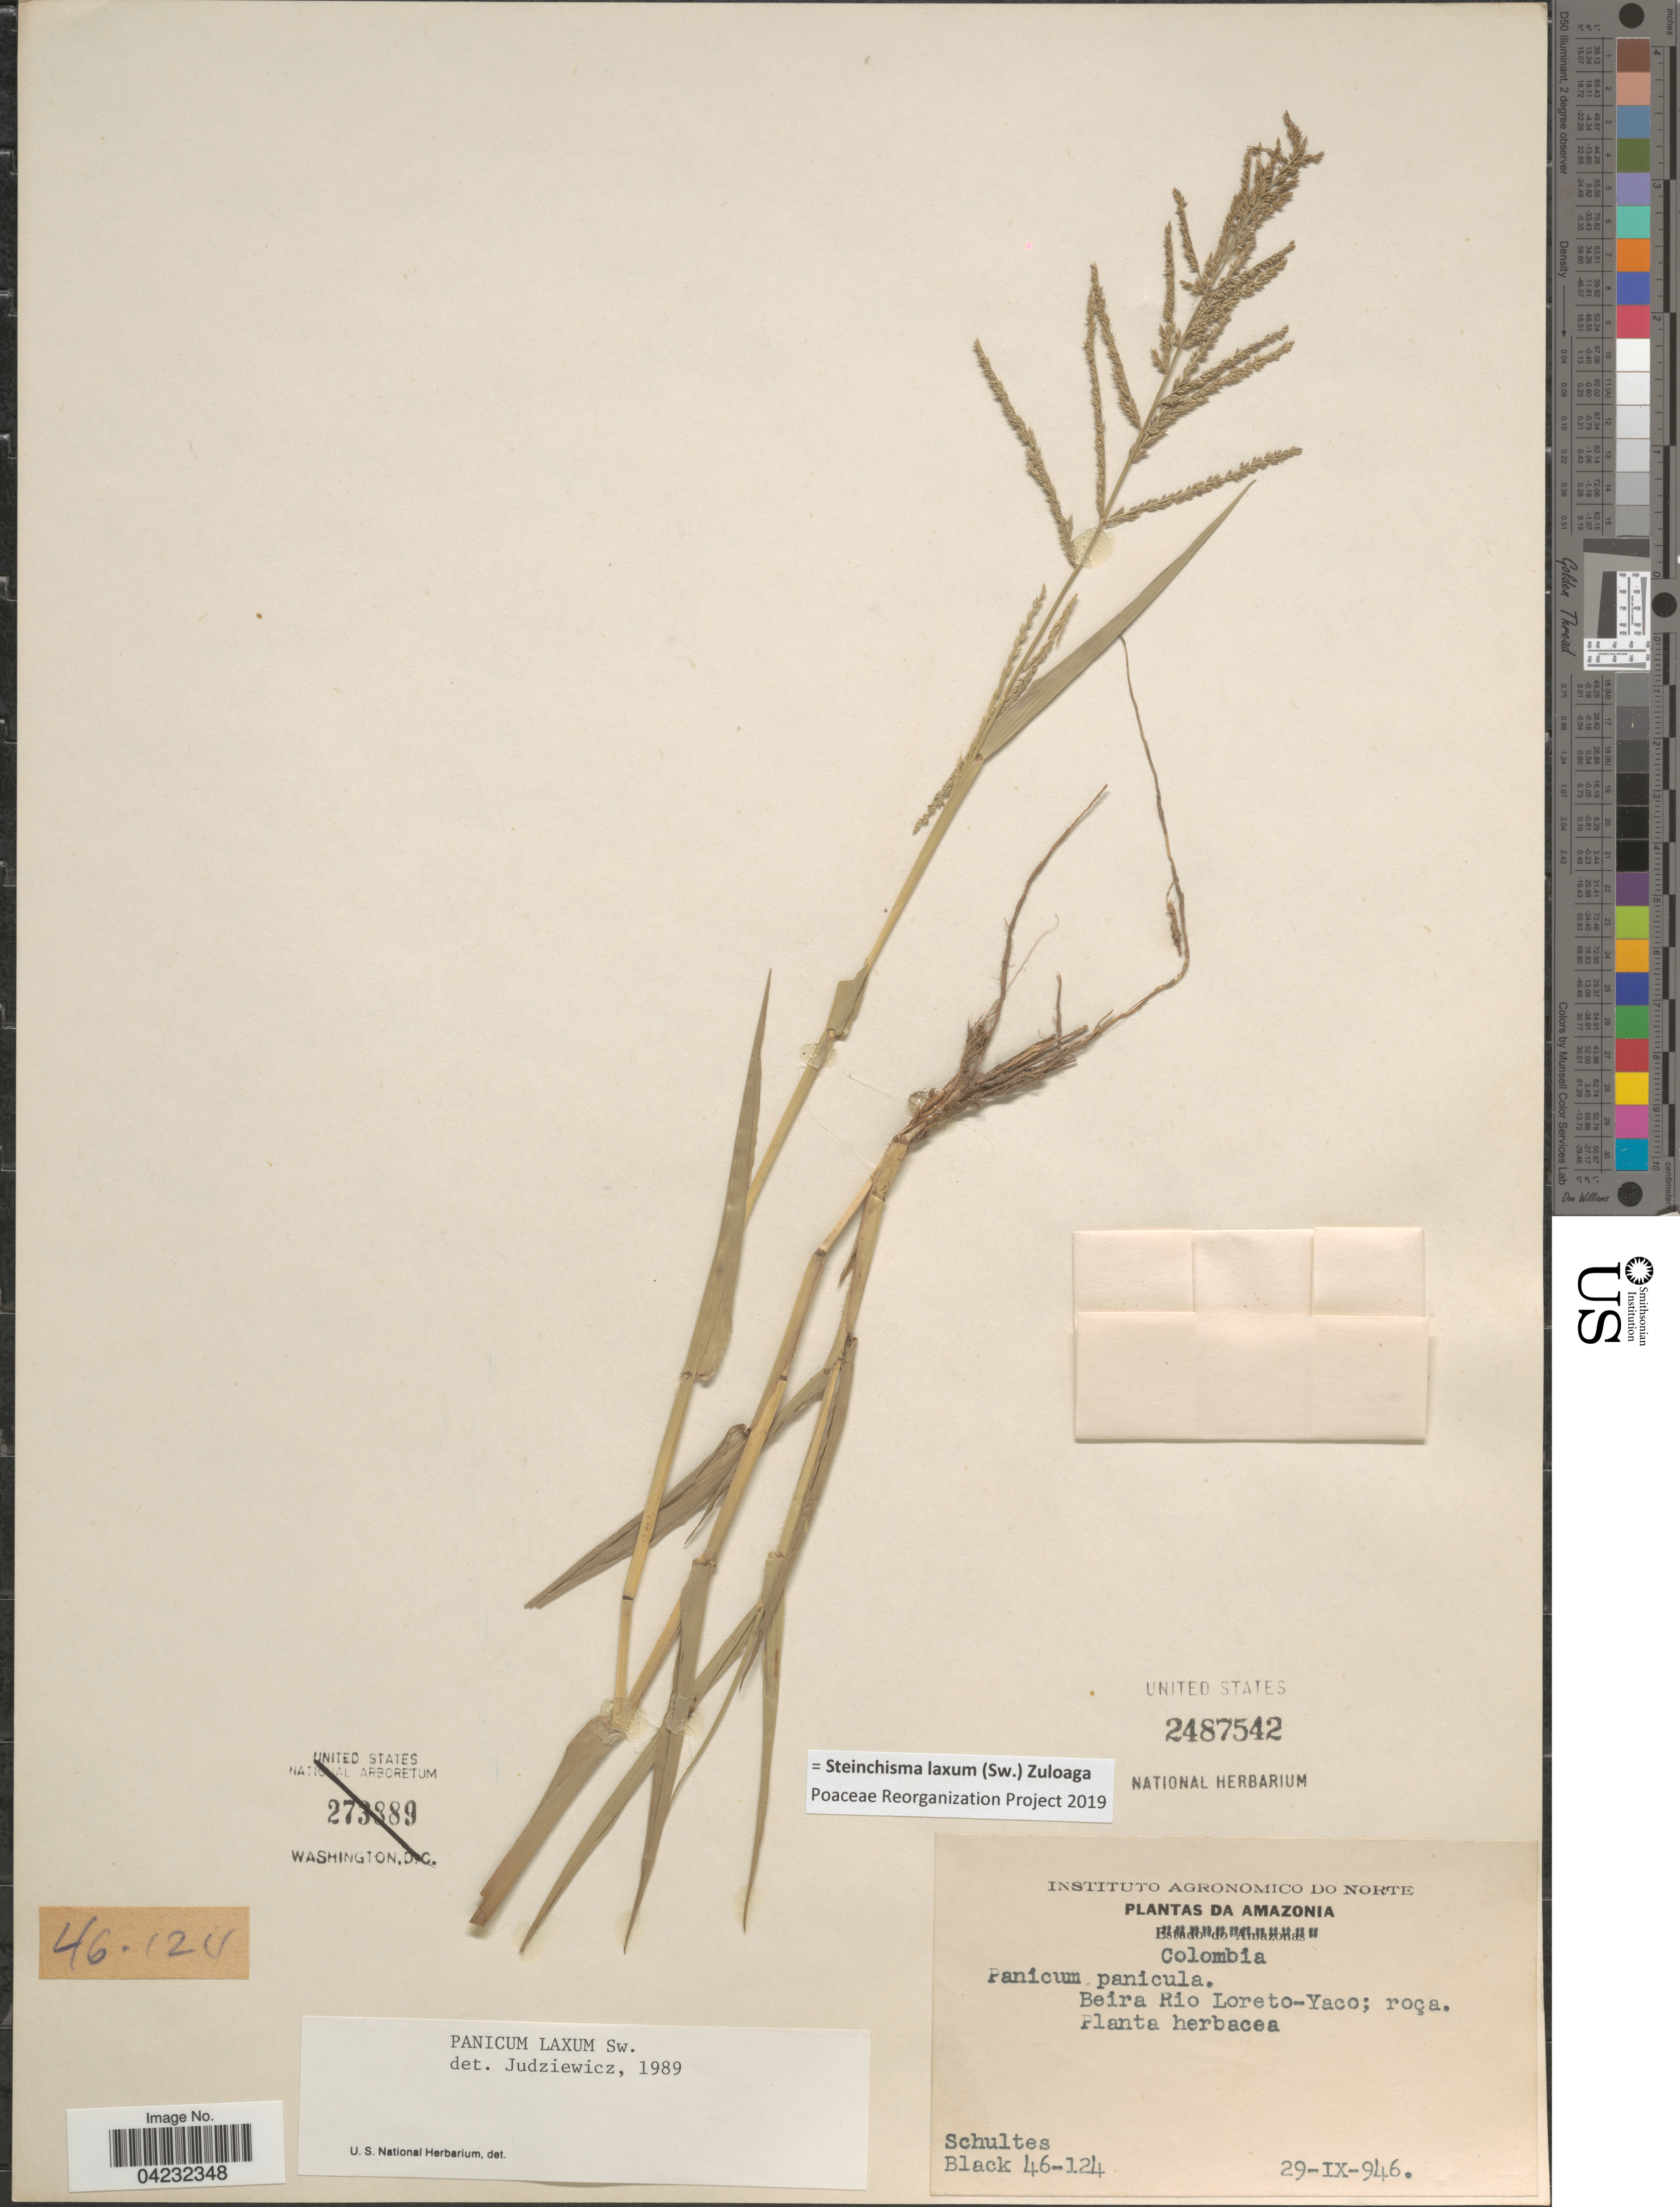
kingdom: Plantae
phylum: Tracheophyta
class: Liliopsida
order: Poales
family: Poaceae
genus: Steinchisma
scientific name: Steinchisma laxum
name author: (Sw.) Zuloaga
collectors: -- Schultes & -- Black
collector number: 46-124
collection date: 1946-09-29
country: Colombia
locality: Amazonia. Beira Rio Loreto-Yaco; roça.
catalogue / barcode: US 2487542